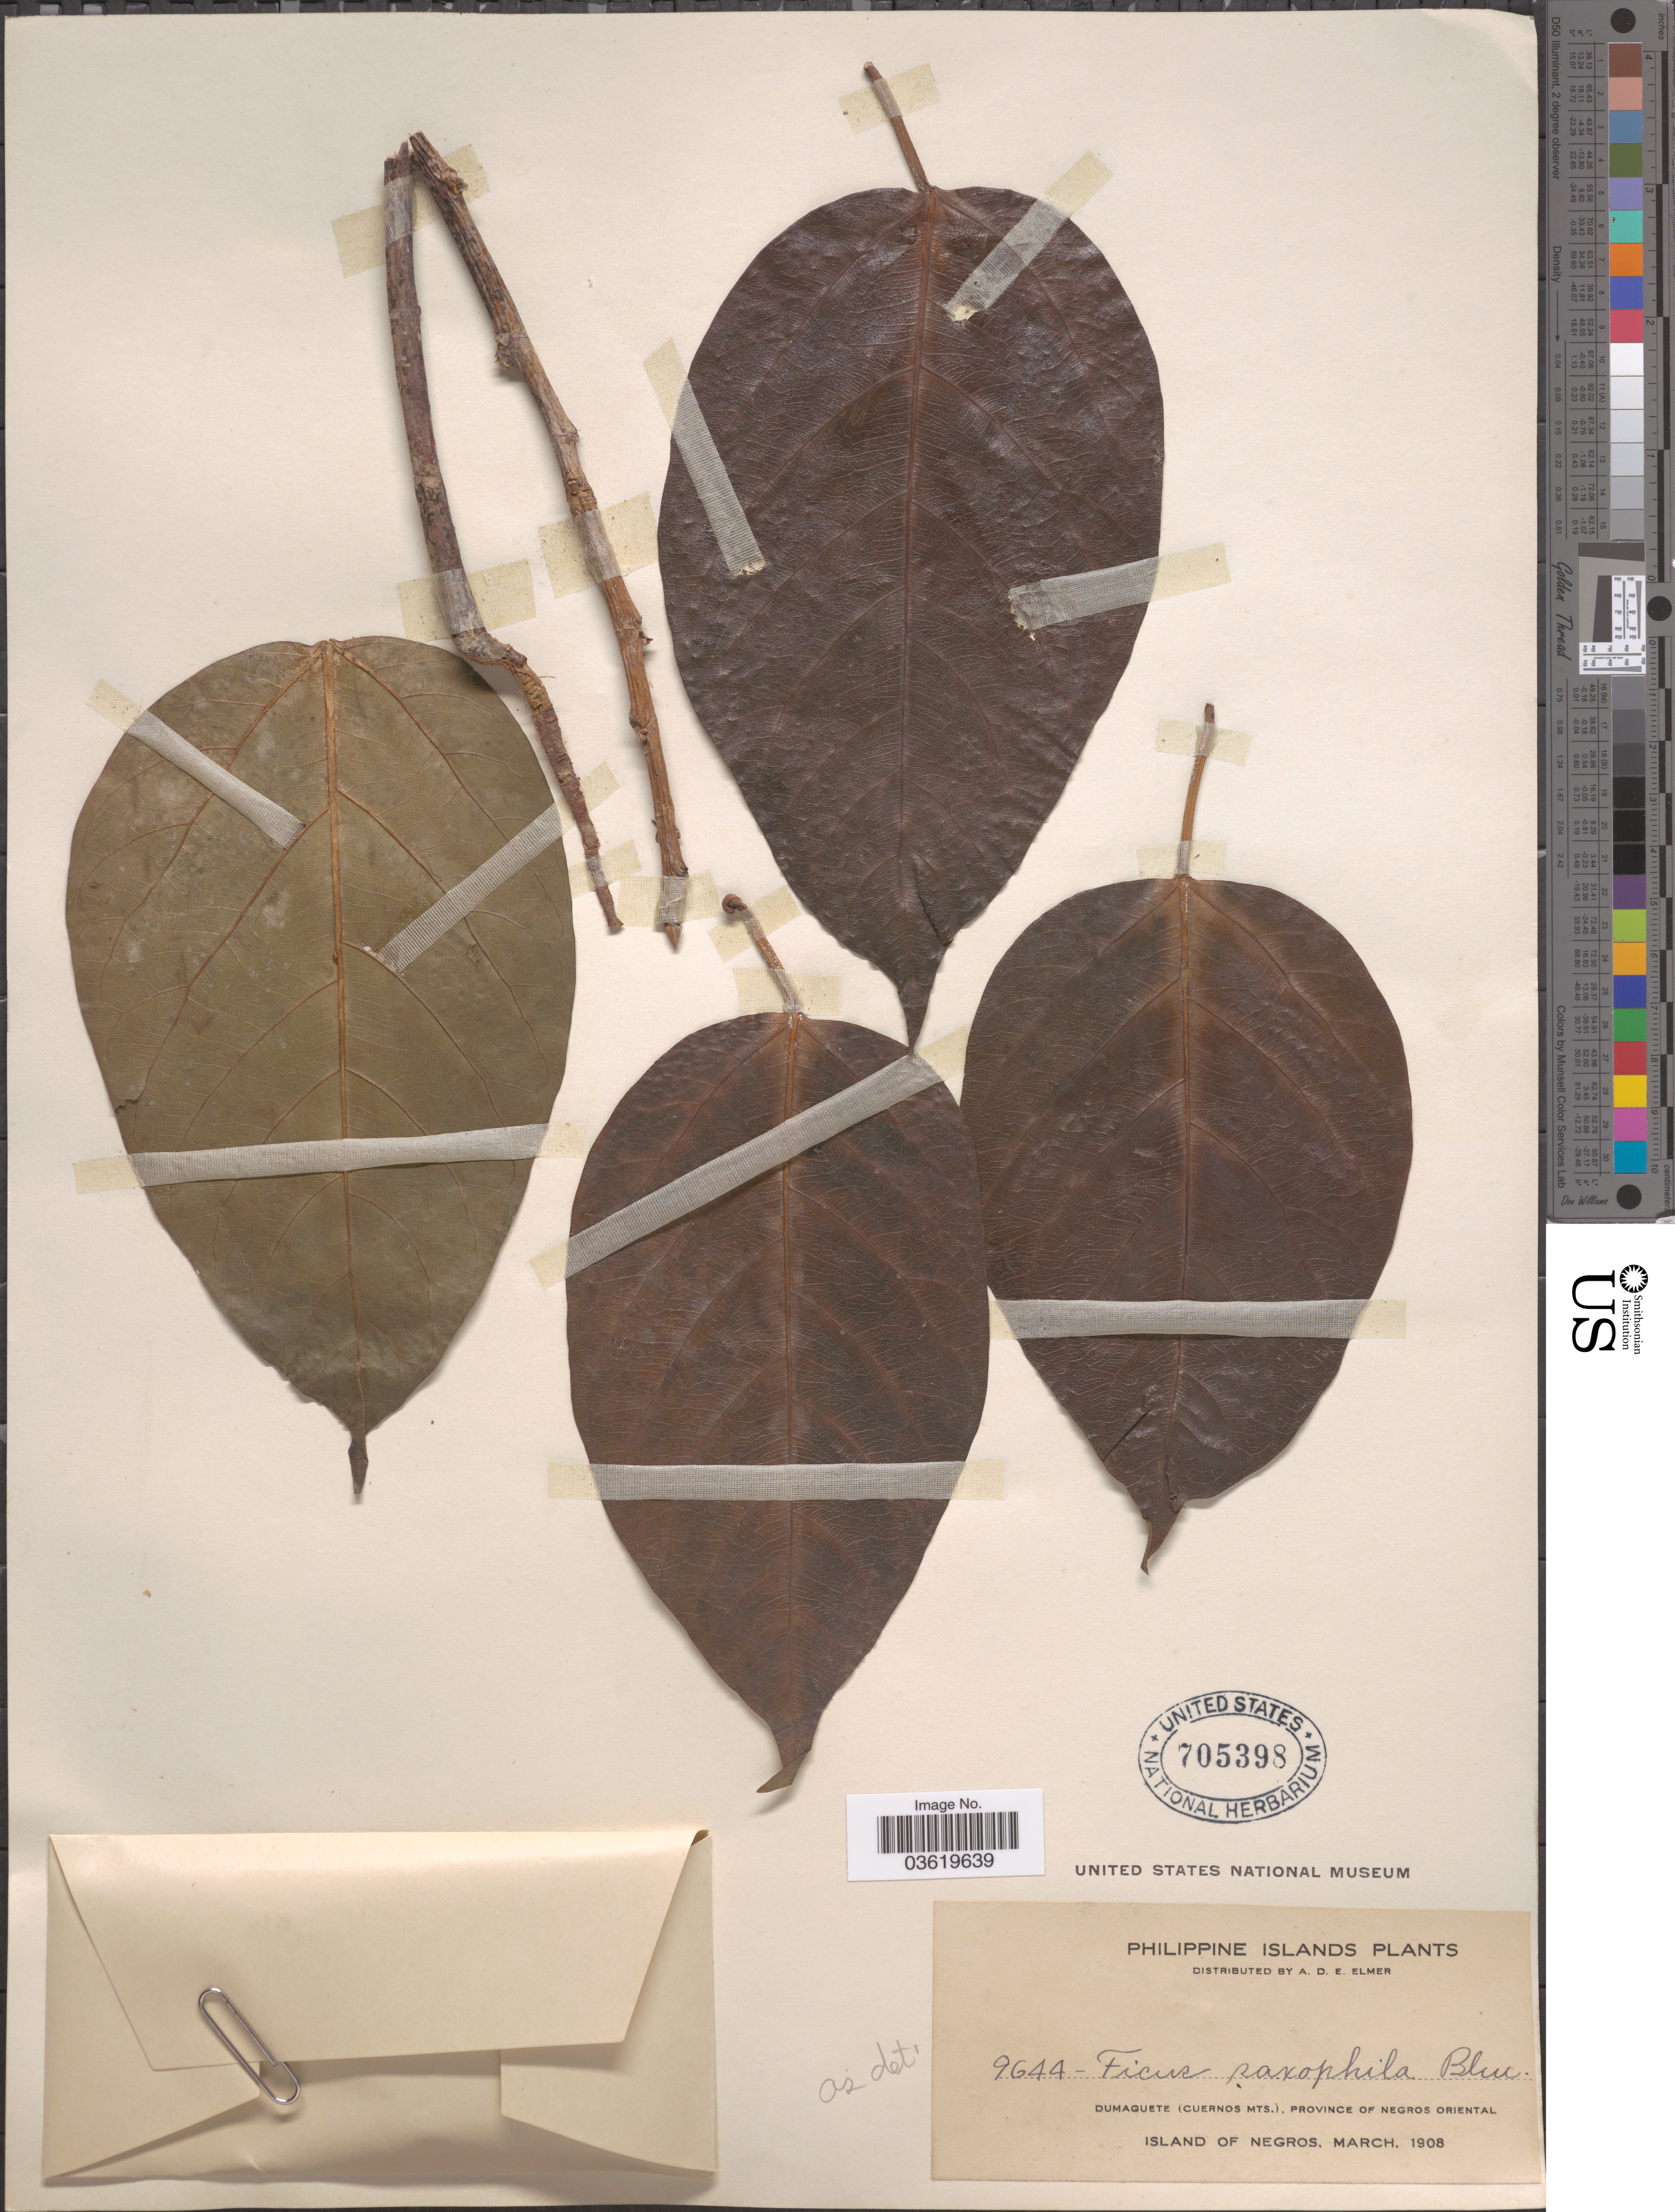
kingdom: Plantae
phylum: Tracheophyta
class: Magnoliopsida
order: Rosales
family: Moraceae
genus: Ficus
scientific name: Ficus saxophila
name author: Blume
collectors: A. D. E. Elmer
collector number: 9644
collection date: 1908-03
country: Philippines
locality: Philippine Islands. Dumaguete (Cuernos Mts.), Province of Negros Oriental. Island of Negros.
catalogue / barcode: US 705398